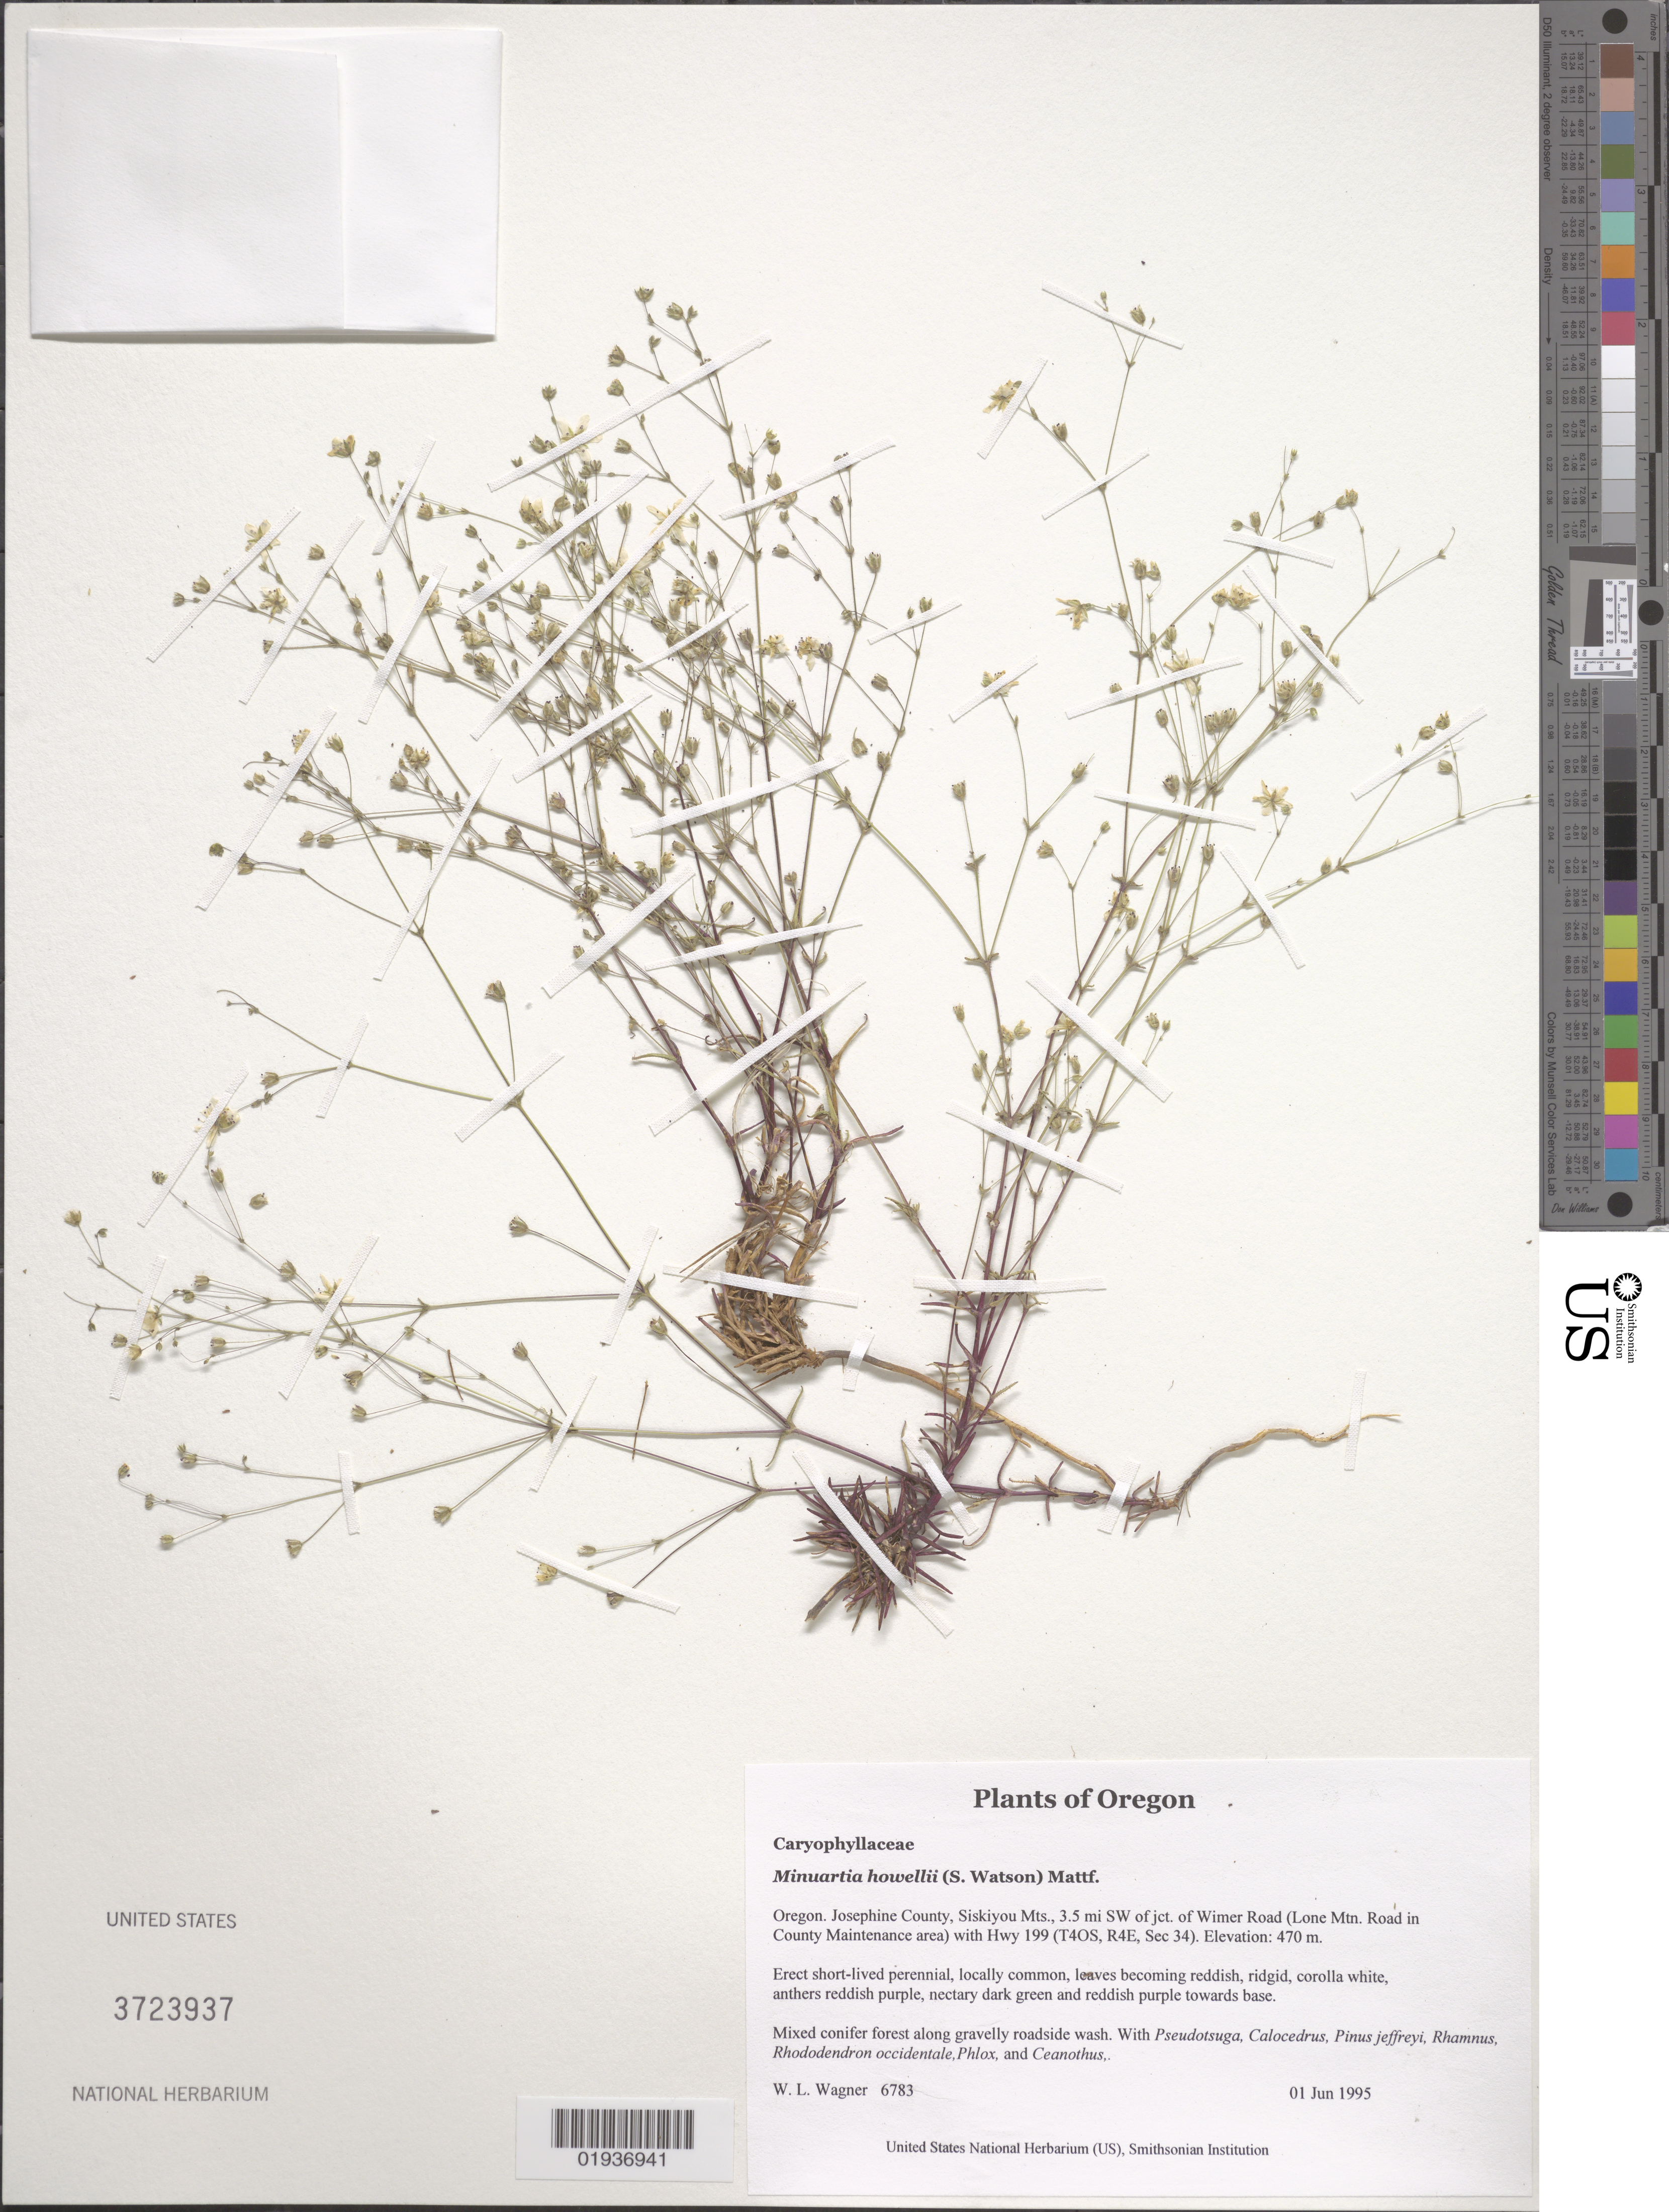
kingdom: Plantae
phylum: Tracheophyta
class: Magnoliopsida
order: Caryophyllales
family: Caryophyllaceae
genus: Minuartia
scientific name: Minuartia howellii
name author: (S. Watson) Mattf.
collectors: W. L. Wagner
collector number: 6783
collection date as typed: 01 Jun 1995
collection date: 1995-06-01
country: United States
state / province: Oregon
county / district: Josephine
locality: Siskiyou Mts., 3.5 mi SW of jct. of Wimer Road (Lone Mtn. Road in County Maintenance area) with Hwy 199 (T4os, R4E, Sec 34)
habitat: Mixed conifer forest along gravelly roadside wash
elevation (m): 470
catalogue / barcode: US 3723937